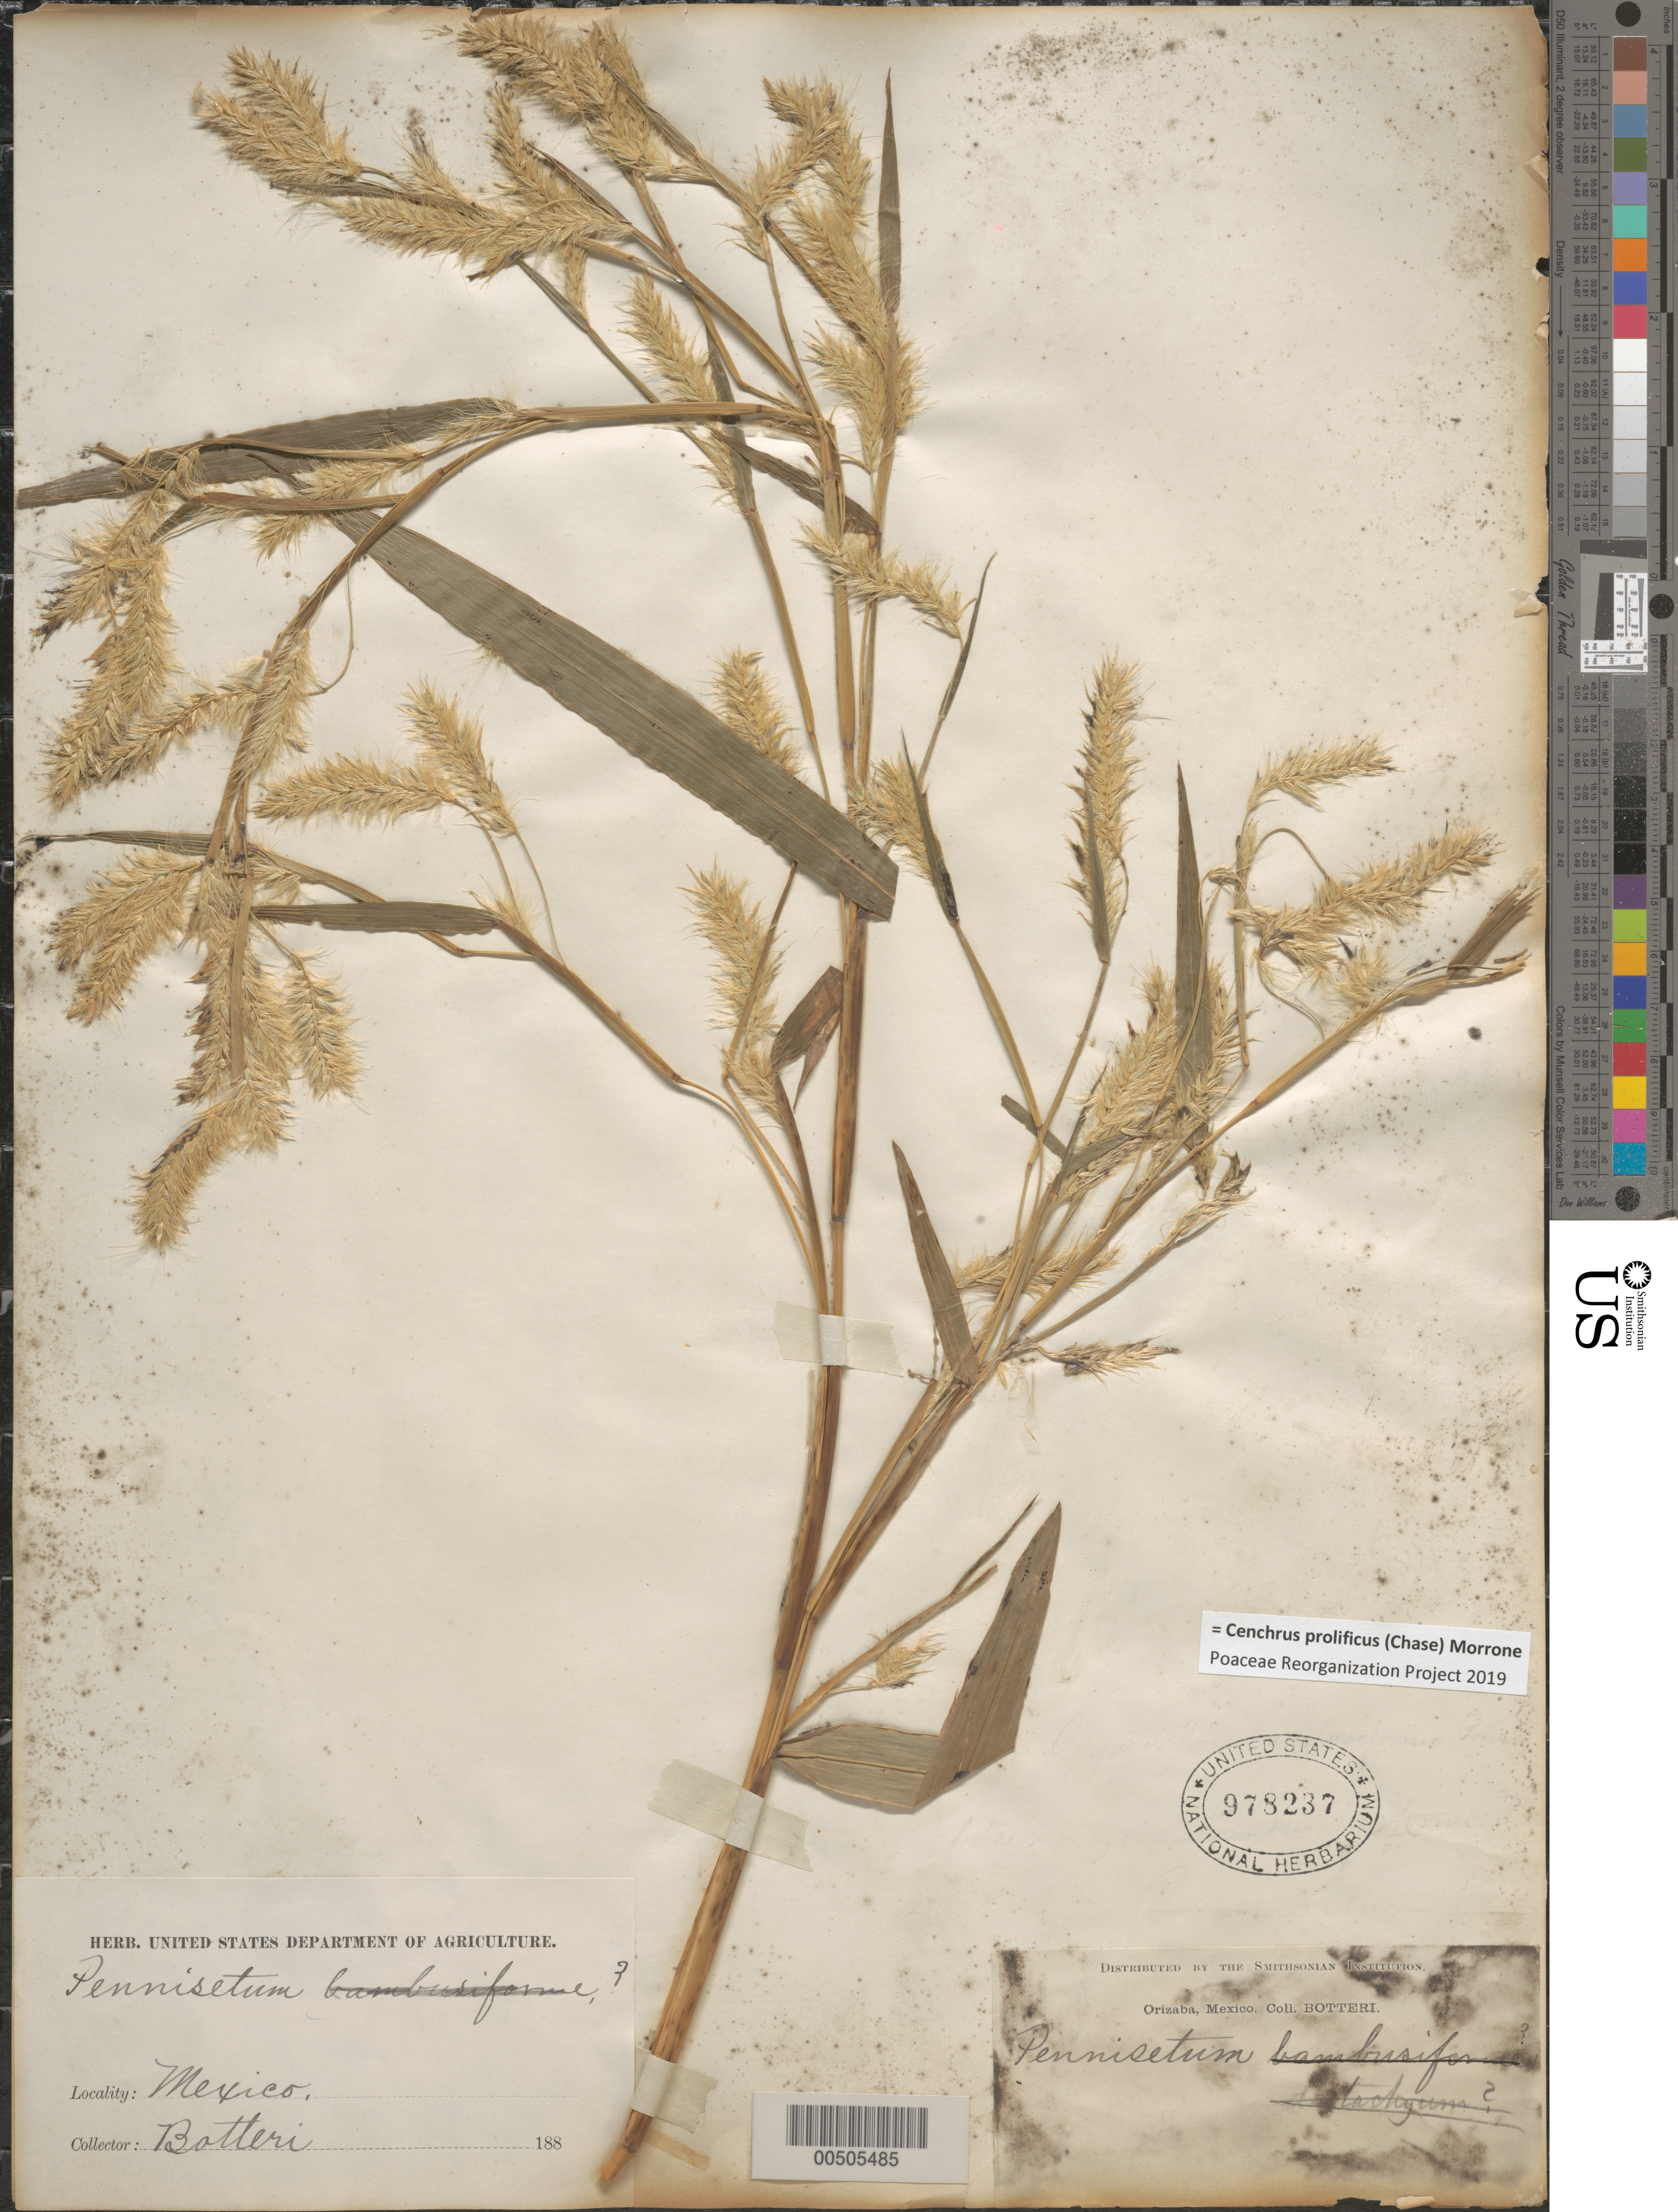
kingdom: Plantae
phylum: Tracheophyta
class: Liliopsida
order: Poales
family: Poaceae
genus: Cenchrus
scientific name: Cenchrus prolificus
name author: (Chase) Morrone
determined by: Poaceae Reorganization Project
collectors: -. Botteri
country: Mexico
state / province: Veracruz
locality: Orizaba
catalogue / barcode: US 978237